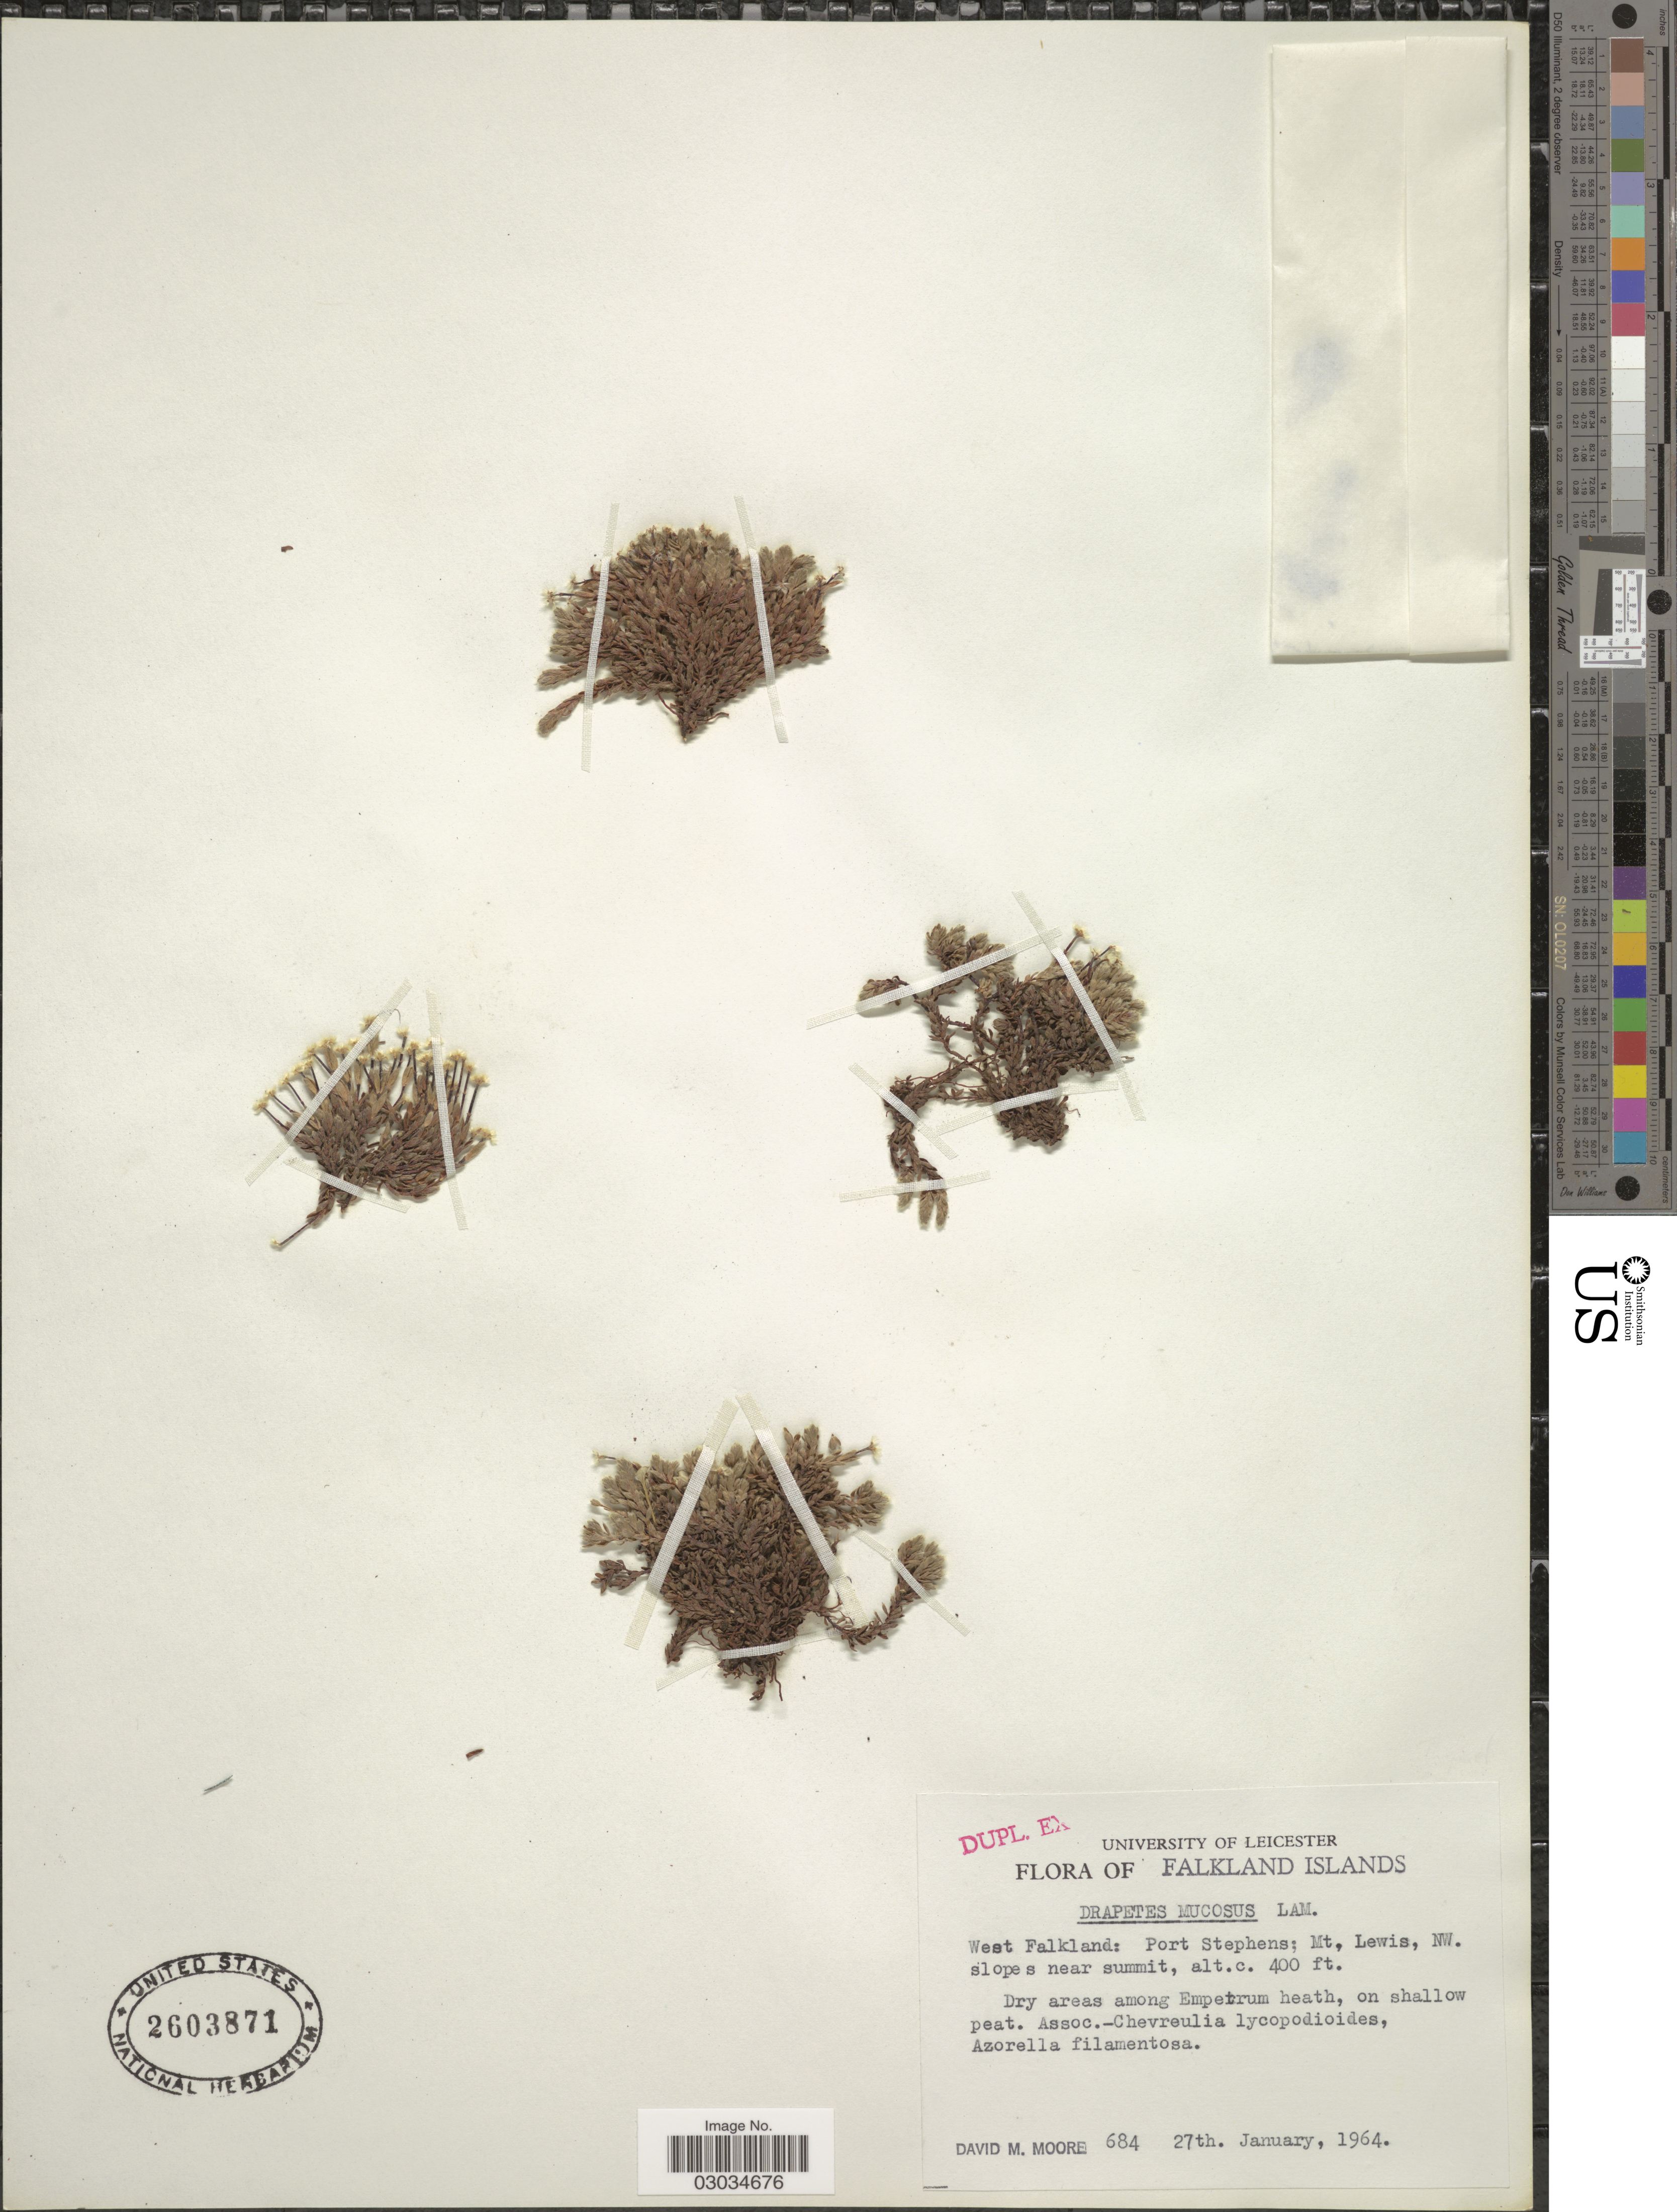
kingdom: Plantae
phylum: Tracheophyta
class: Magnoliopsida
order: Malvales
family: Thymelaeaceae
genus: Drapetes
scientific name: Drapetes muscosus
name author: Lam.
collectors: D. Moore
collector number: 684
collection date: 1964-01-27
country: Falkland Islands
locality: West Falkland: Port Stephens; Mt. Lewis, NW. slopes near summit.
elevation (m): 122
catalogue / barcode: US 2603871